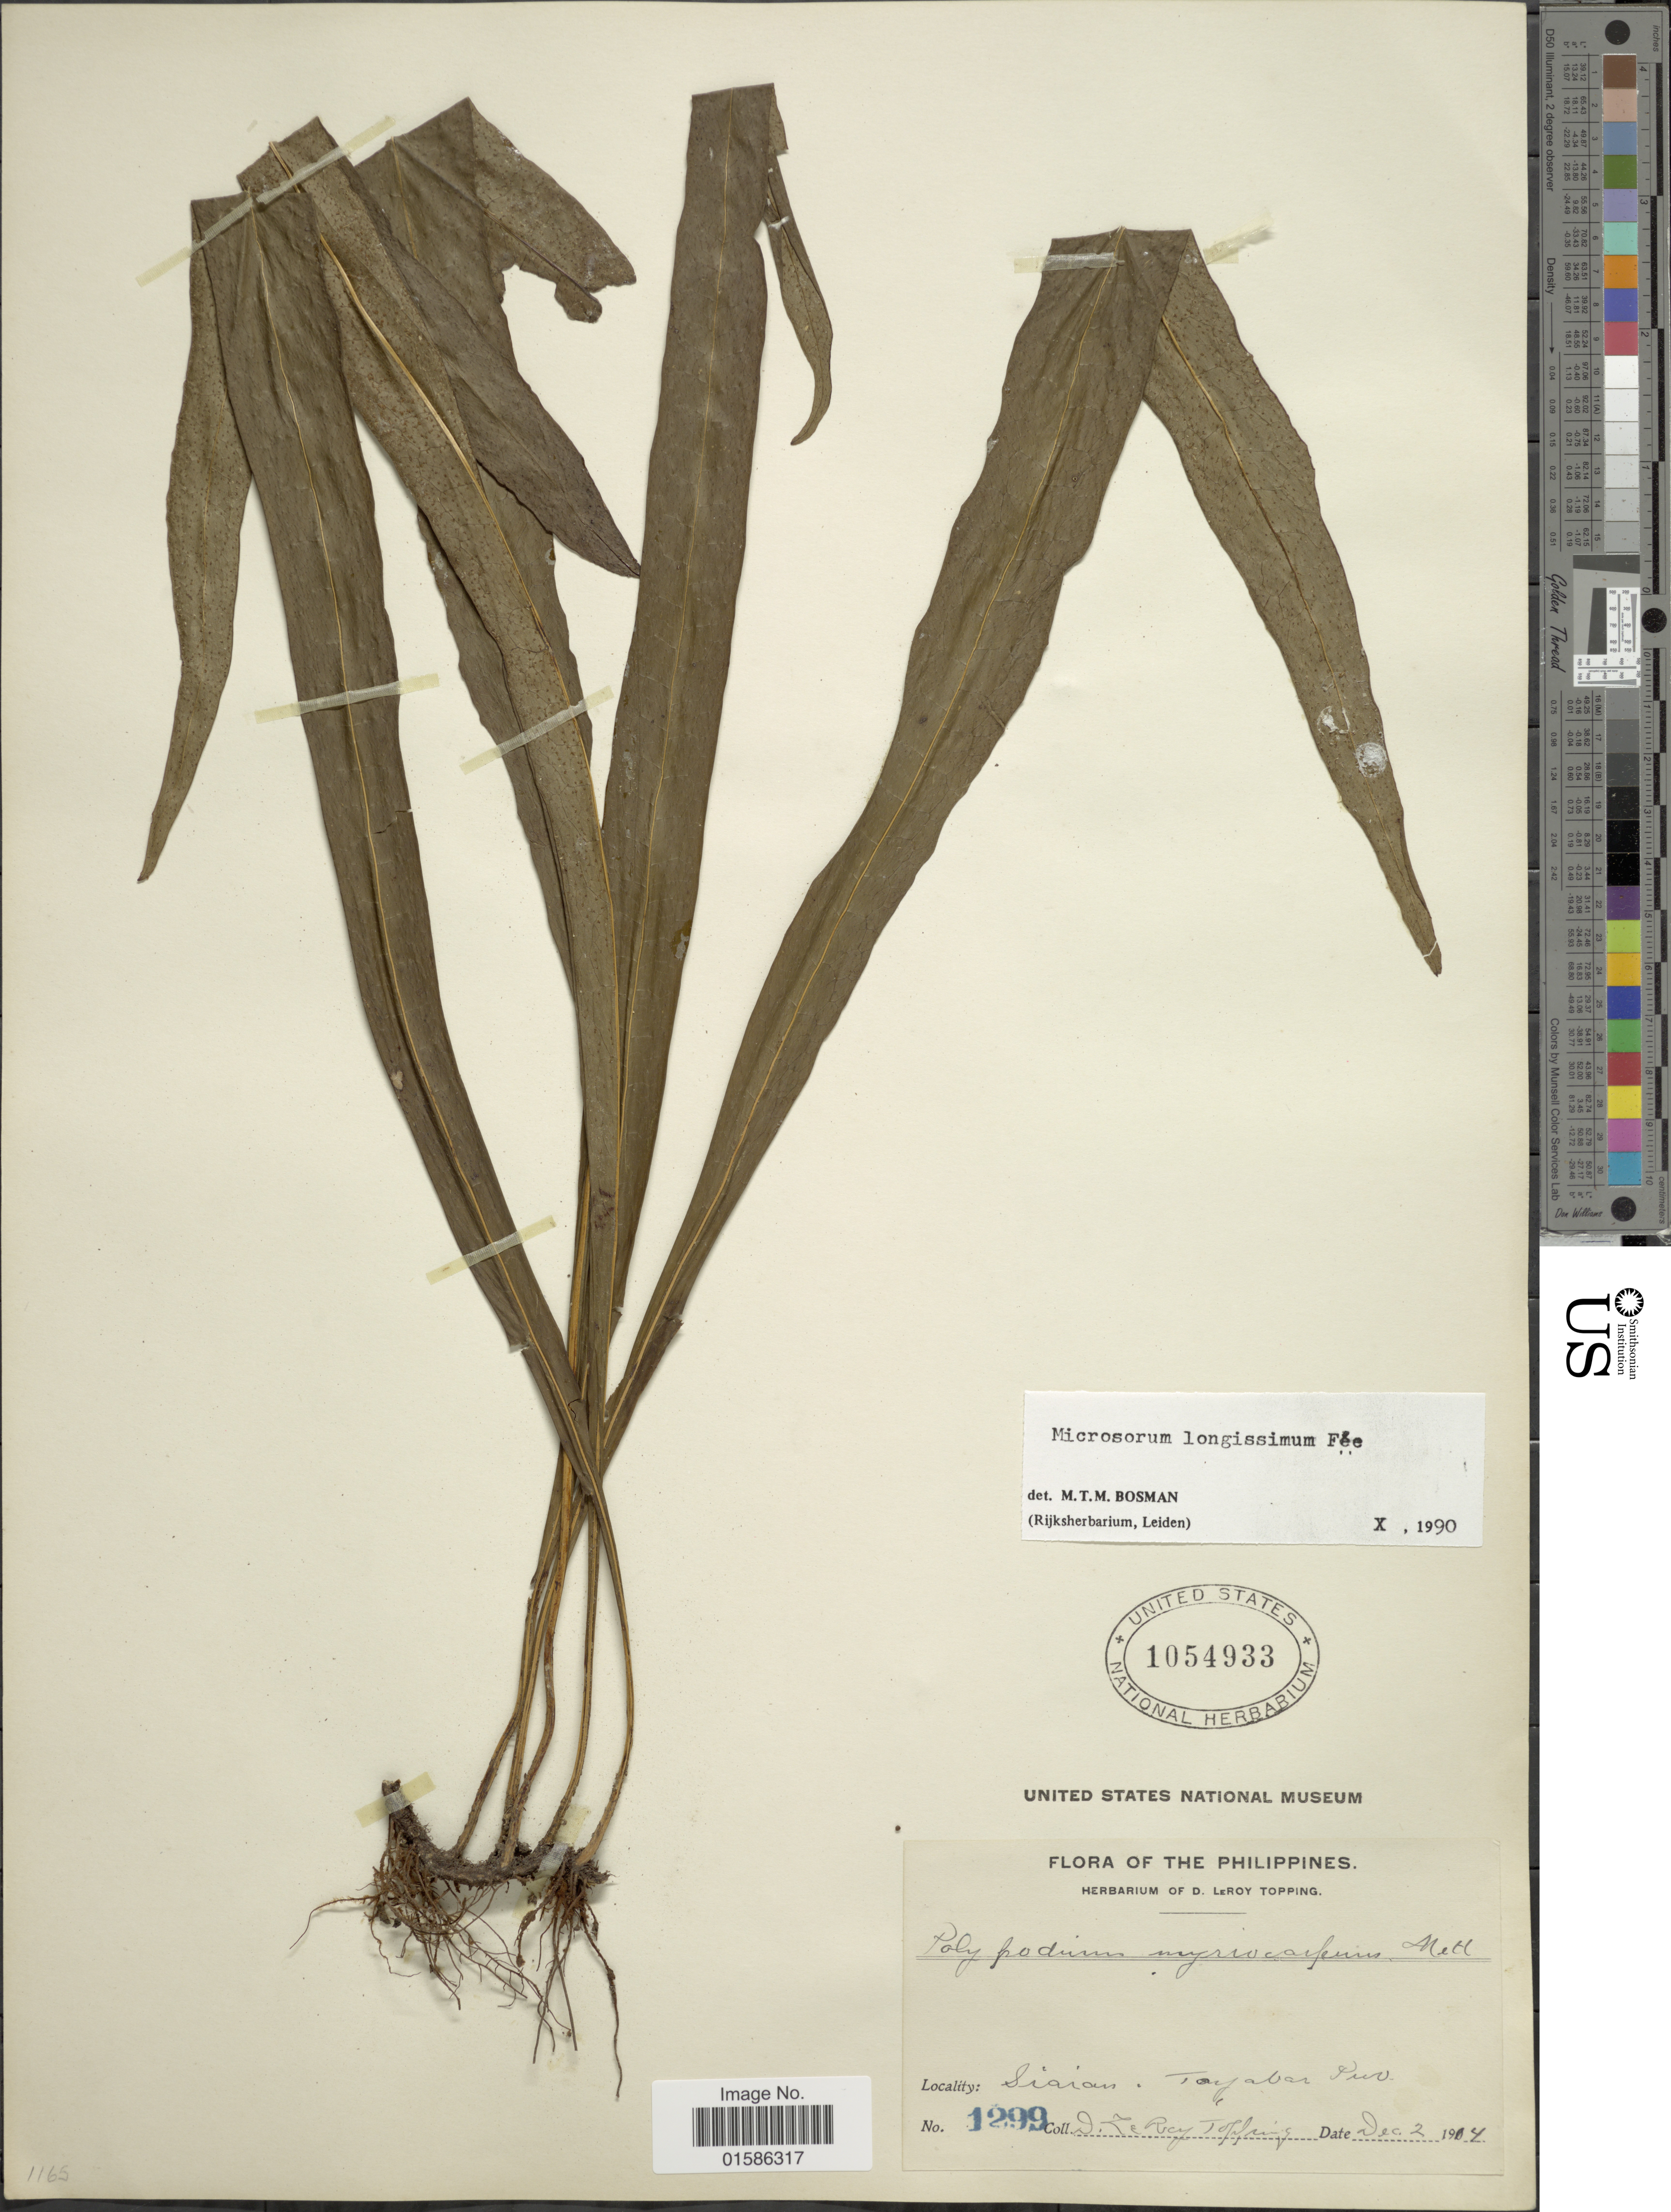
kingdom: Plantae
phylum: Tracheophyta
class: Polypodiopsida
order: Polypodiales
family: Polypodiaceae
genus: Microsorum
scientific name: Microsorum longissimum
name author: Fée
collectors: D. L. Topping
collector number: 1299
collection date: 1914-12-02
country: Philippines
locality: Siaian, Tayabas Prov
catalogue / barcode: US 1054933